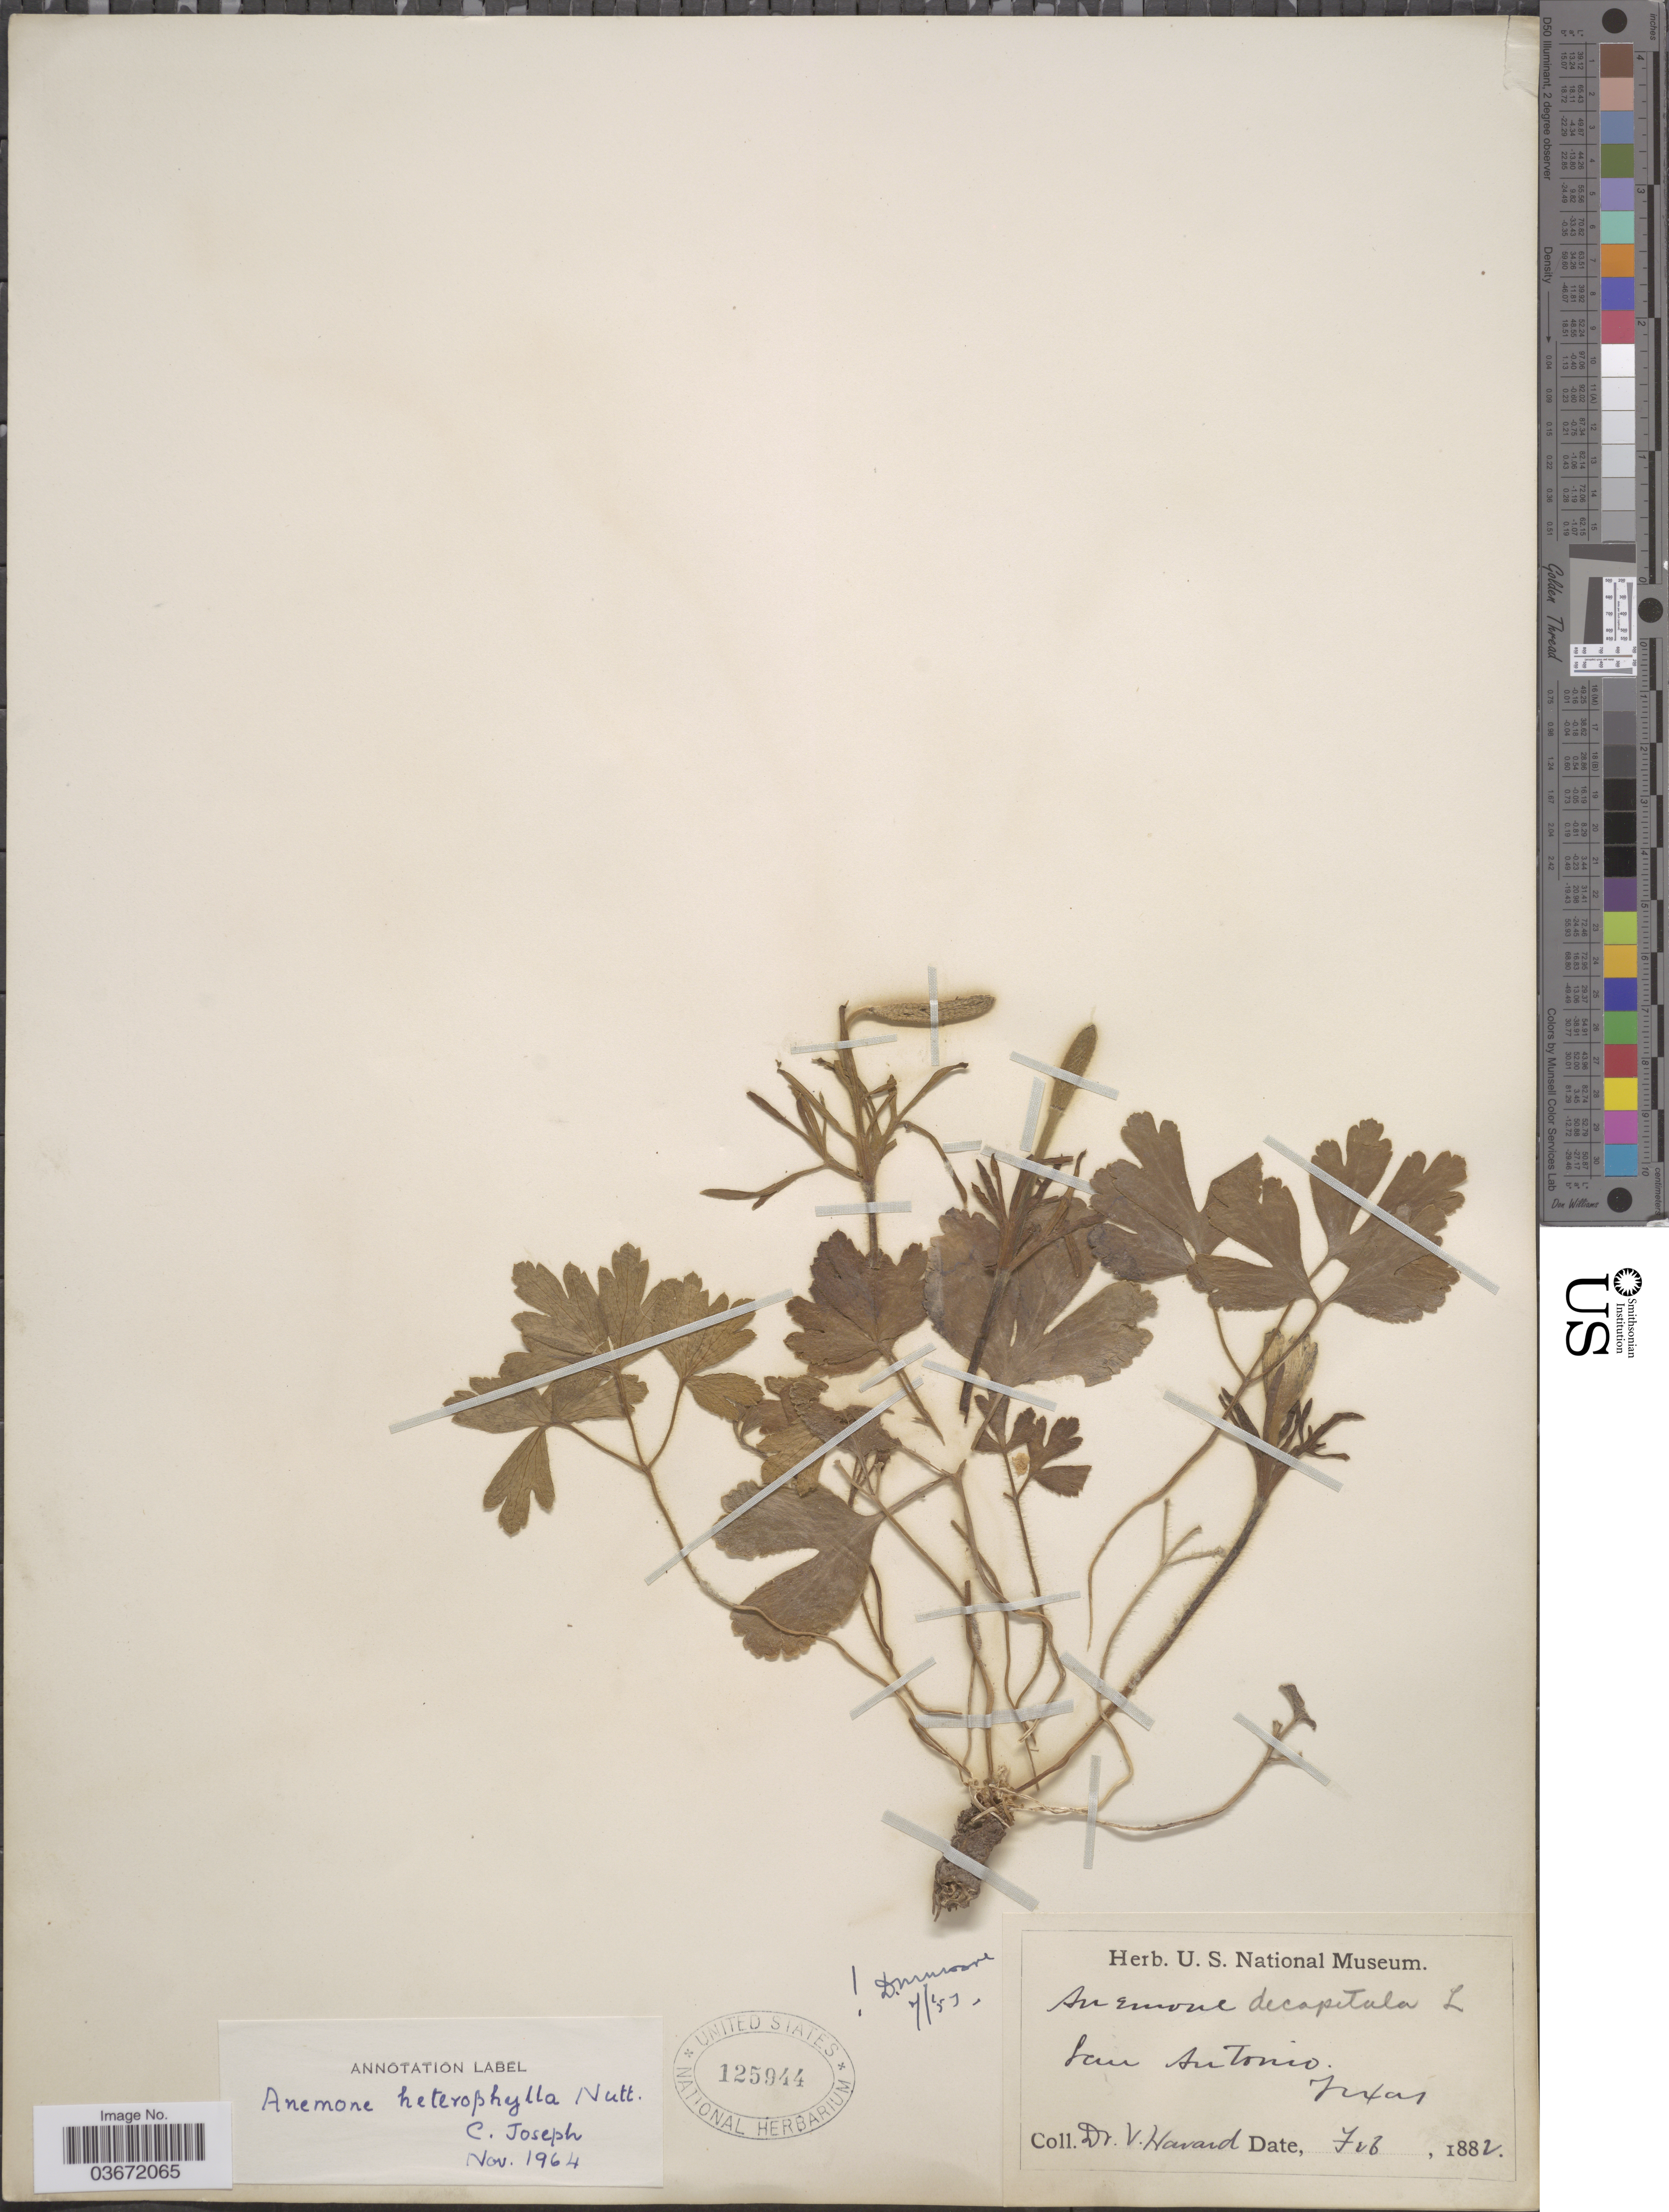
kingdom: Plantae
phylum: Tracheophyta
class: Magnoliopsida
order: Ranunculales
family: Ranunculaceae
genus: Anemone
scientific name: Anemone heterophylla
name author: Nutt. & Alph. Wood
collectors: V. Havard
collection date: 1882-02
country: United States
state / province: Texas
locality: San Antonio.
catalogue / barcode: US 125944